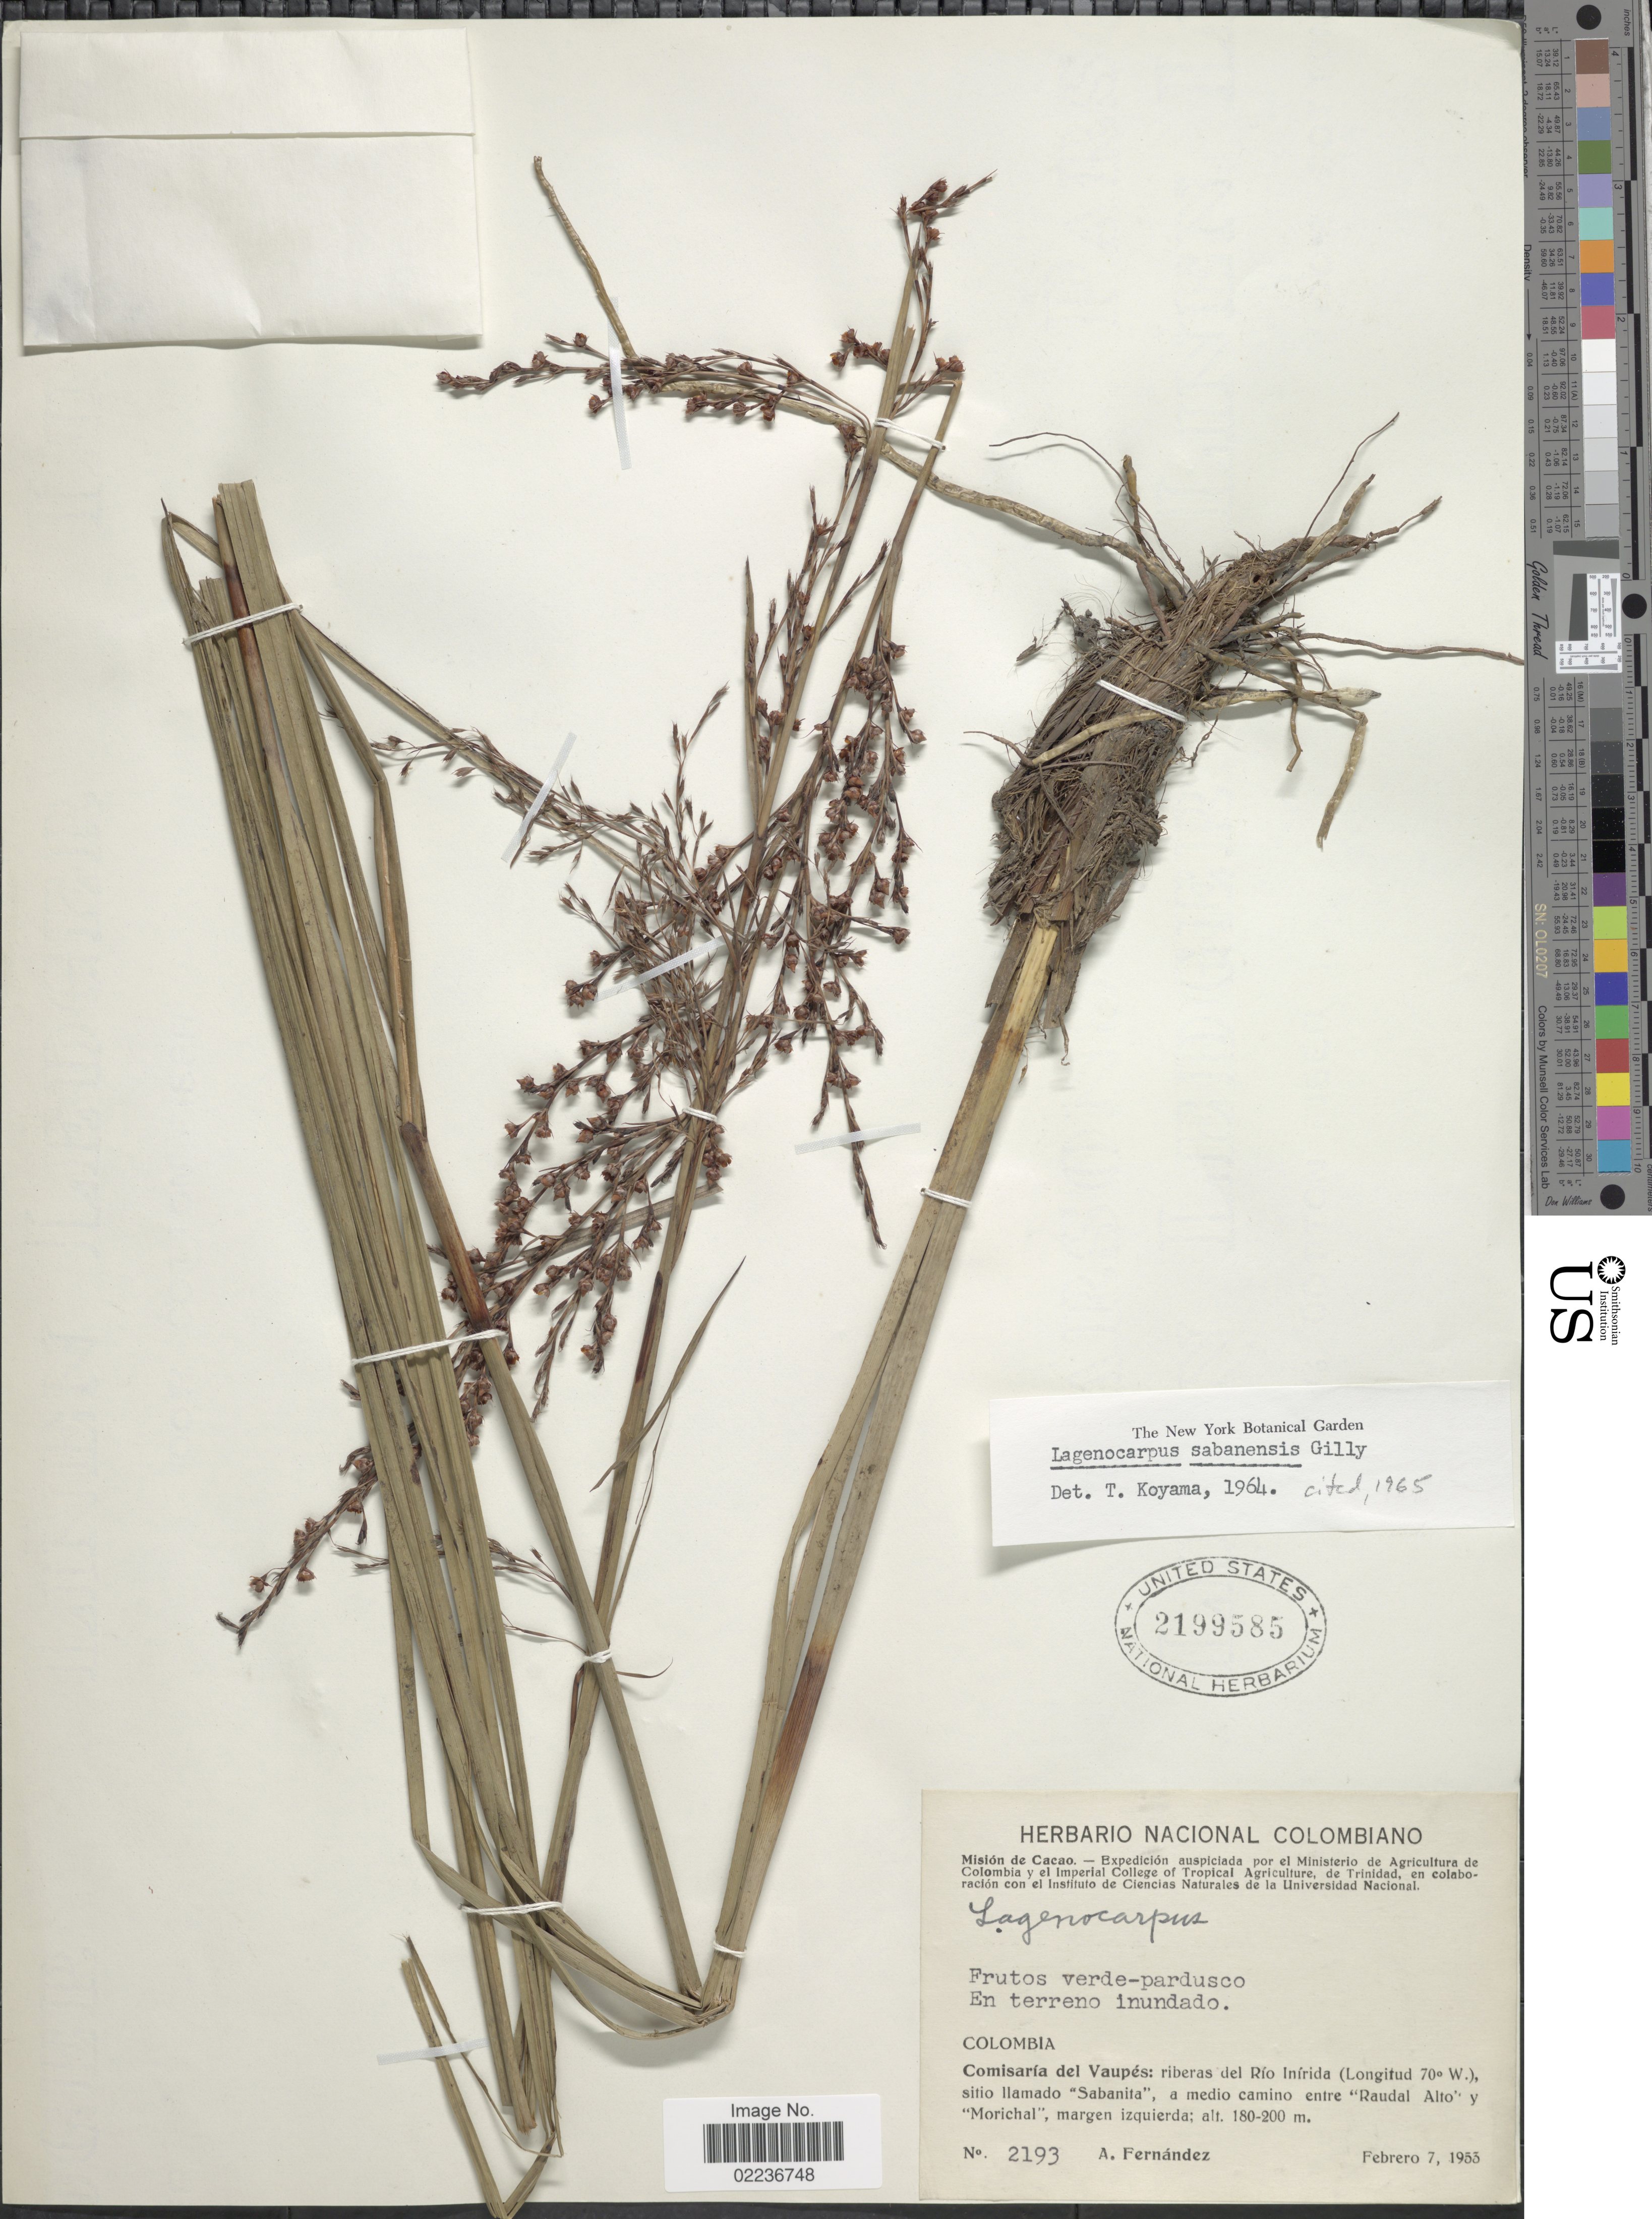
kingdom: Plantae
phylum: Tracheophyta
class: Liliopsida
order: Poales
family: Cyperaceae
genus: Lagenocarpus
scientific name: Lagenocarpus sabanensis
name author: Gilly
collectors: A. Fernández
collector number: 2193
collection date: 1955-02-07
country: Colombia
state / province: Vaupés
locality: Comisaria del Vaupes: riberas del Rio Inirida, sitio llamdao "Sabanita", a medio camino entre "Raudal Alto" y "Morichal", margen izquierda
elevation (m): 180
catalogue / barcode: US 2199585